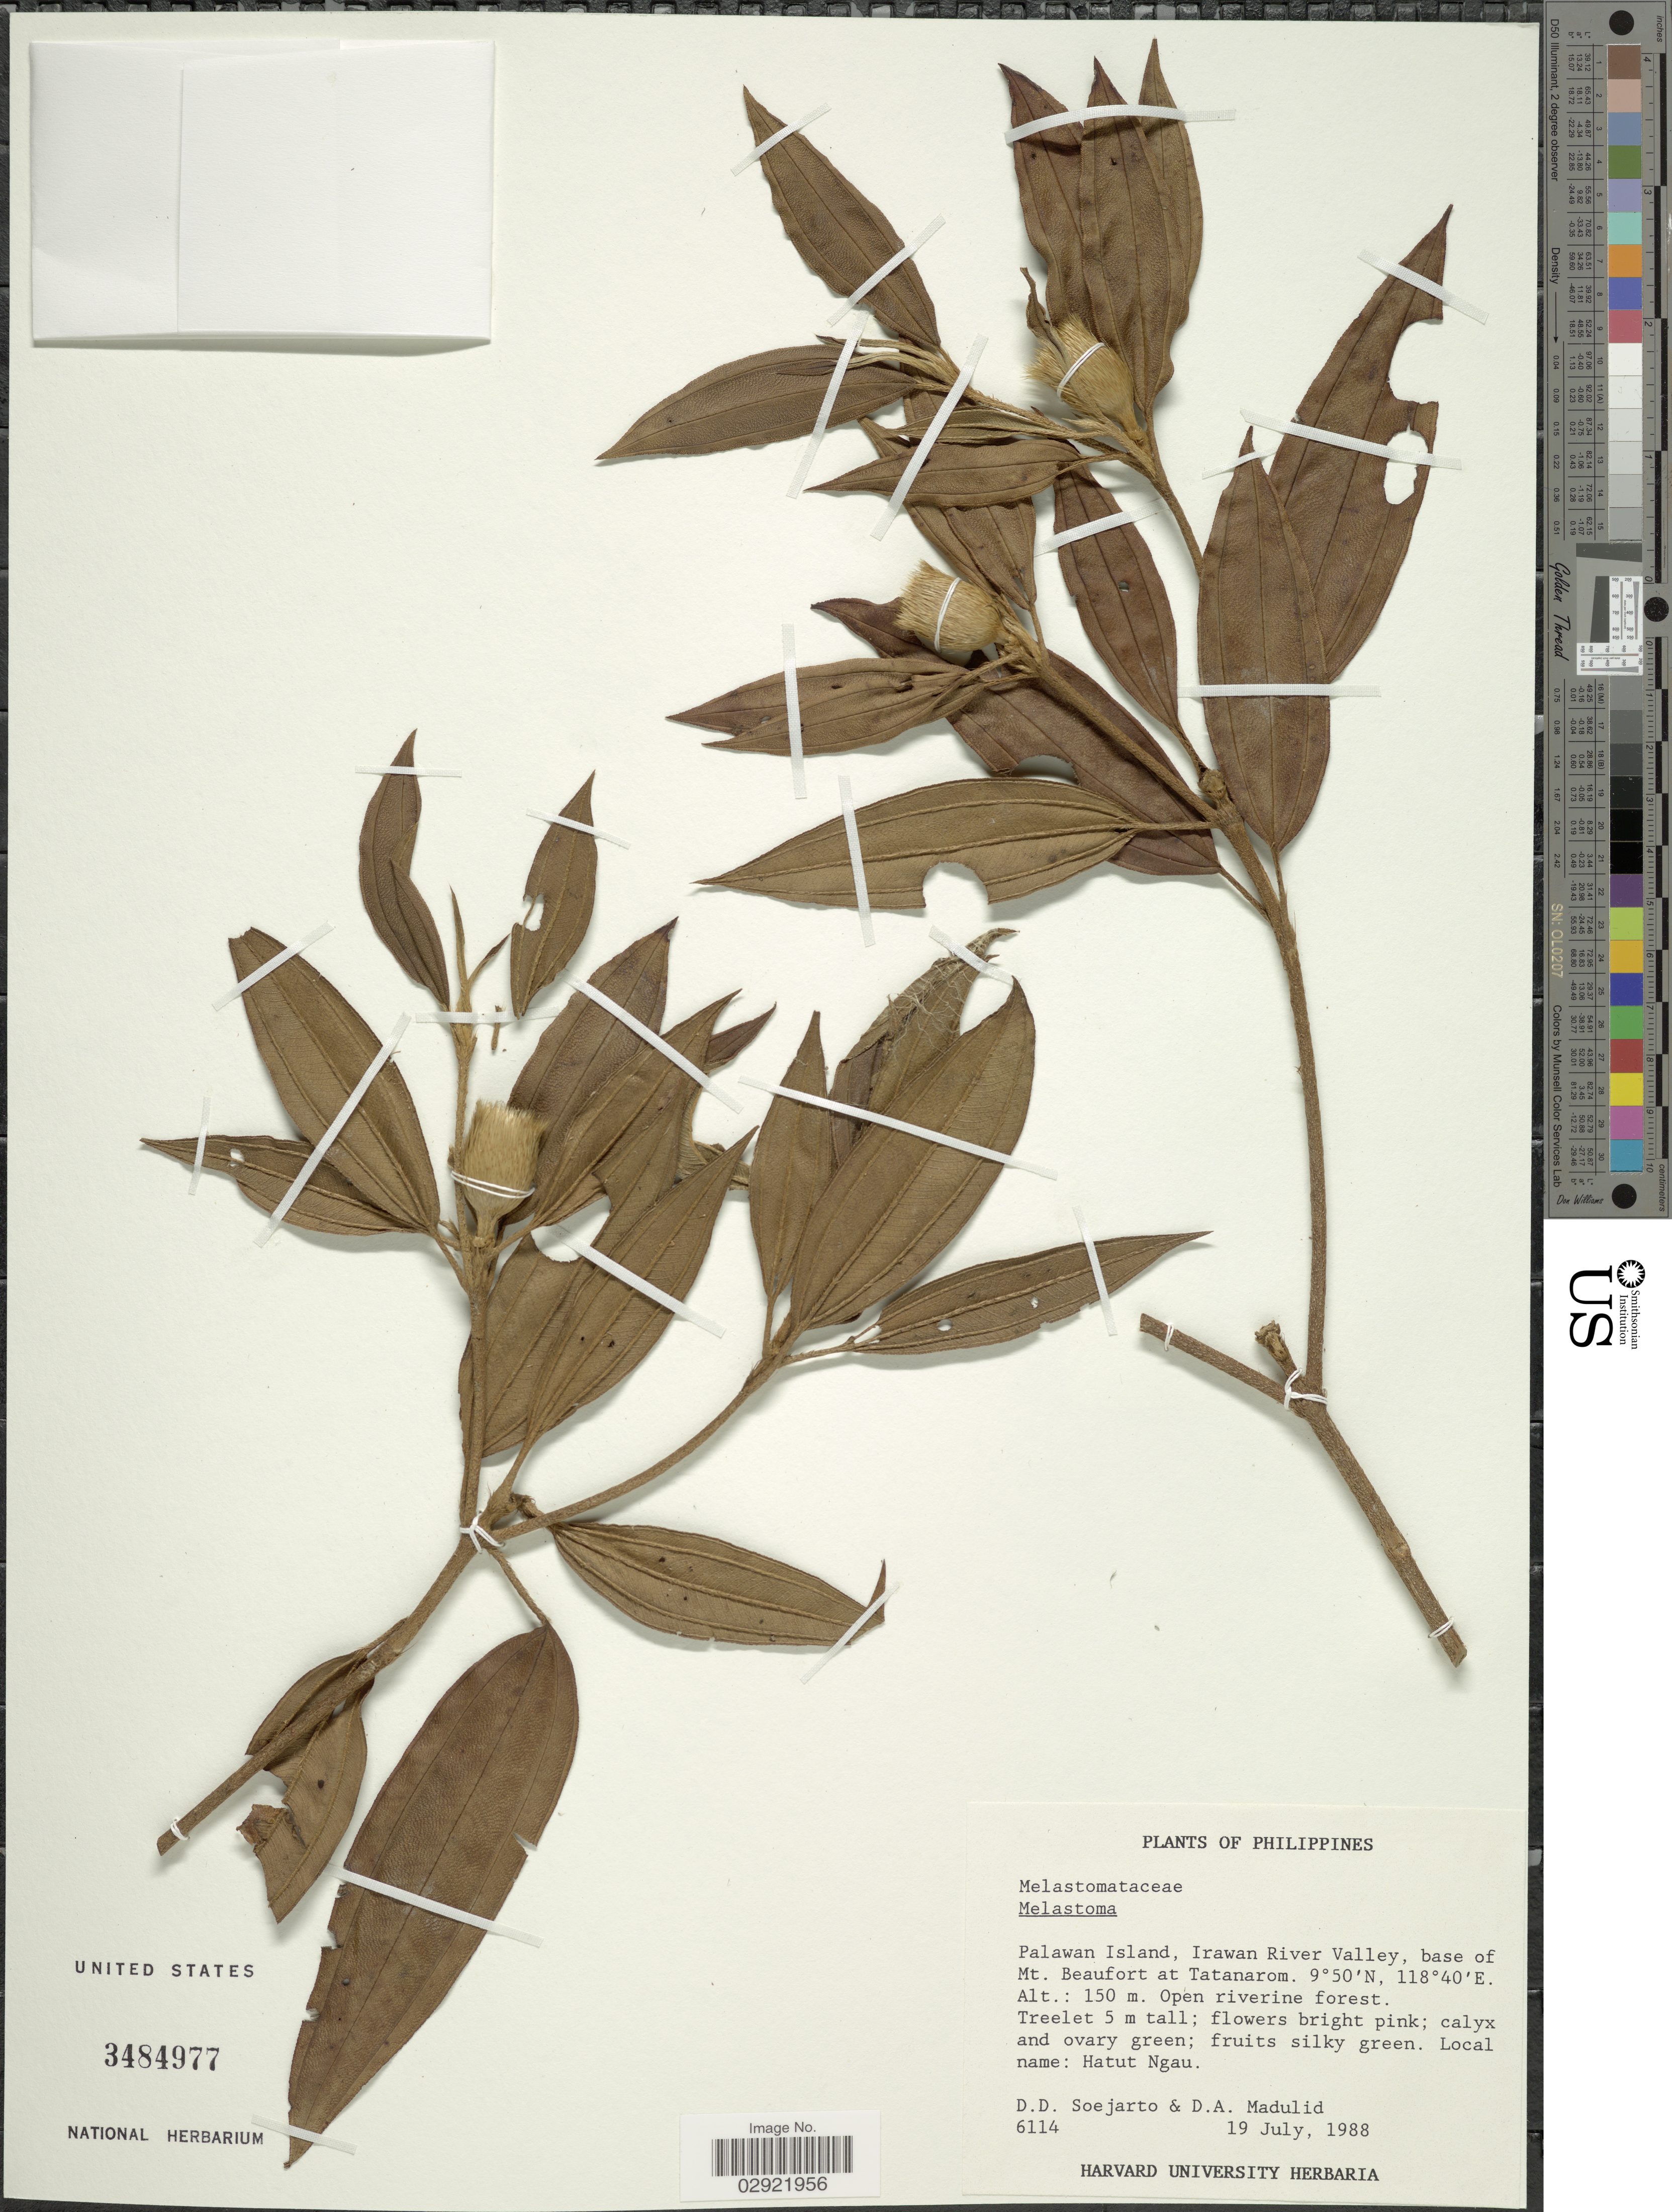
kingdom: Plantae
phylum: Tracheophyta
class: Magnoliopsida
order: Myrtales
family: Melastomataceae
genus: Melastoma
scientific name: Melastoma sp.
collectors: D. Madulid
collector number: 6114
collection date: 1988-07-19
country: Philippines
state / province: Mimaropa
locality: Palawan Island, Irawan River Valley, base of Mt. Beaufort at Tatanarom.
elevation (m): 150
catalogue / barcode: US 3484977